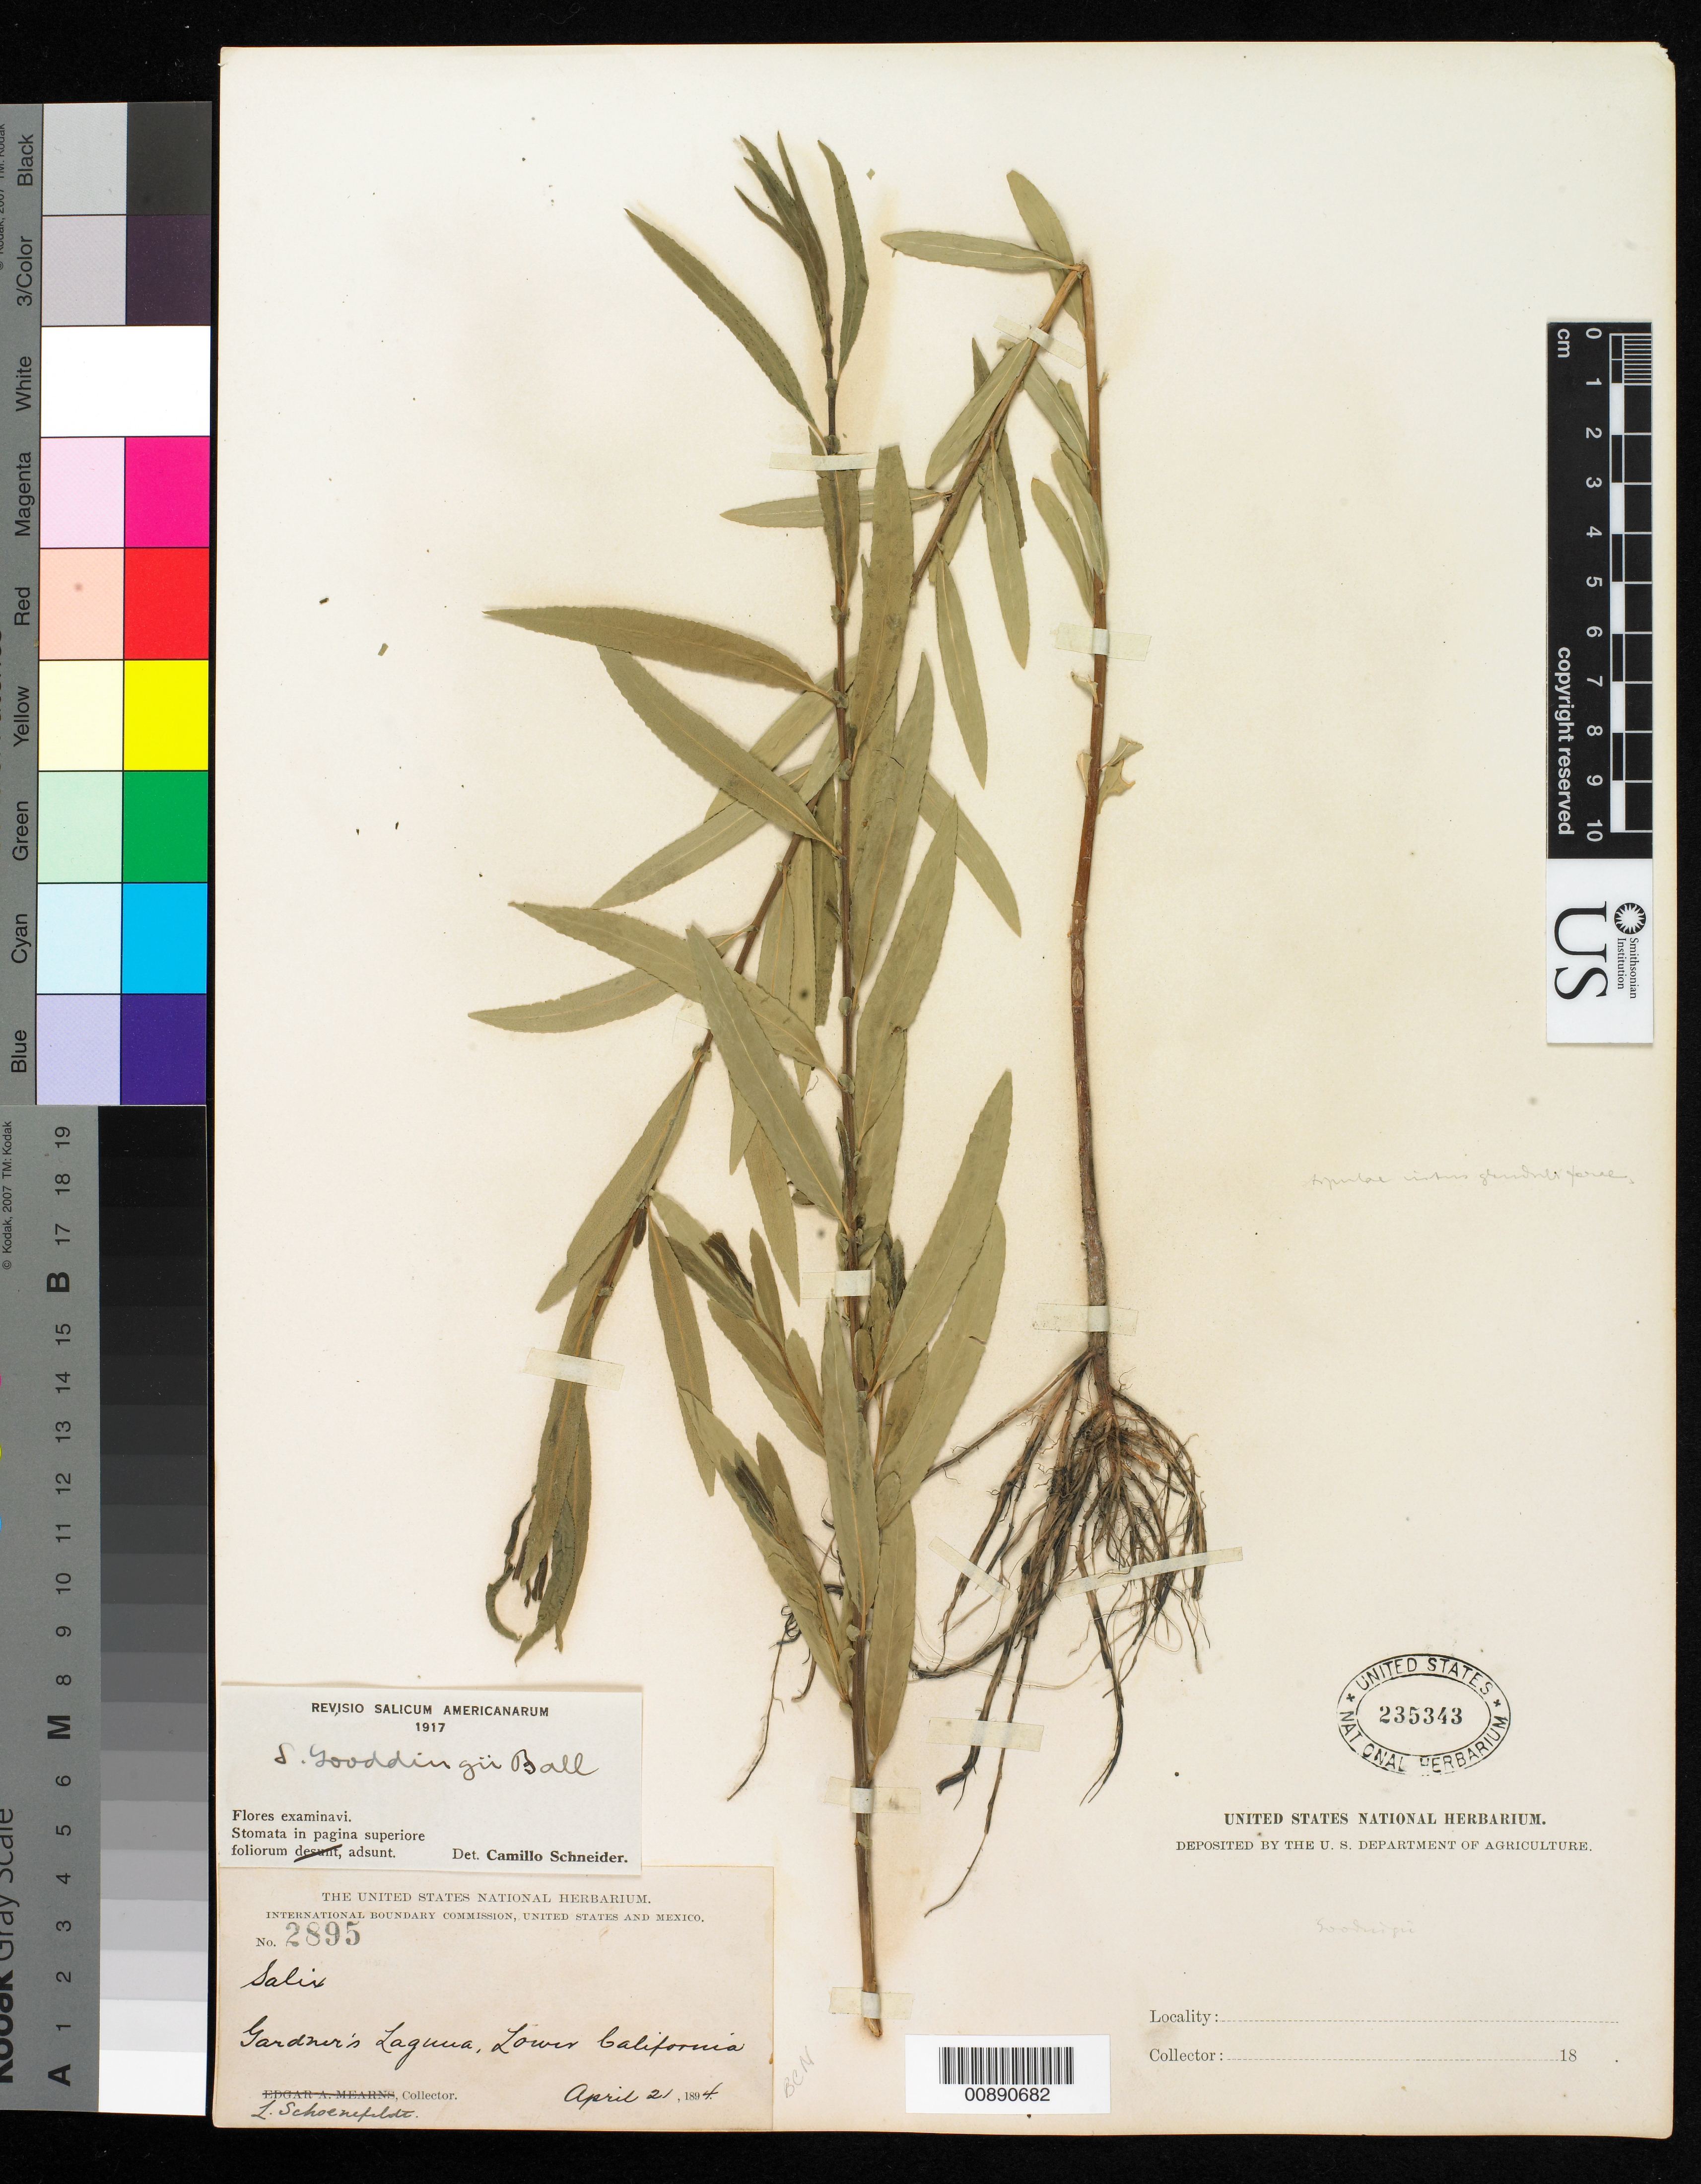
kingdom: Plantae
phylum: Tracheophyta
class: Magnoliopsida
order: Malpighiales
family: Salicaceae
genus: Salix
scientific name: Salix gooddingii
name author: C.R. Ball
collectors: L. Schoenfeldt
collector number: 2895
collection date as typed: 21 Apr 1894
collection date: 1894-04-21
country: Mexico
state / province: Baja California Norte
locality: Gardner's Laguna, Baja California.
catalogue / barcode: US 235343